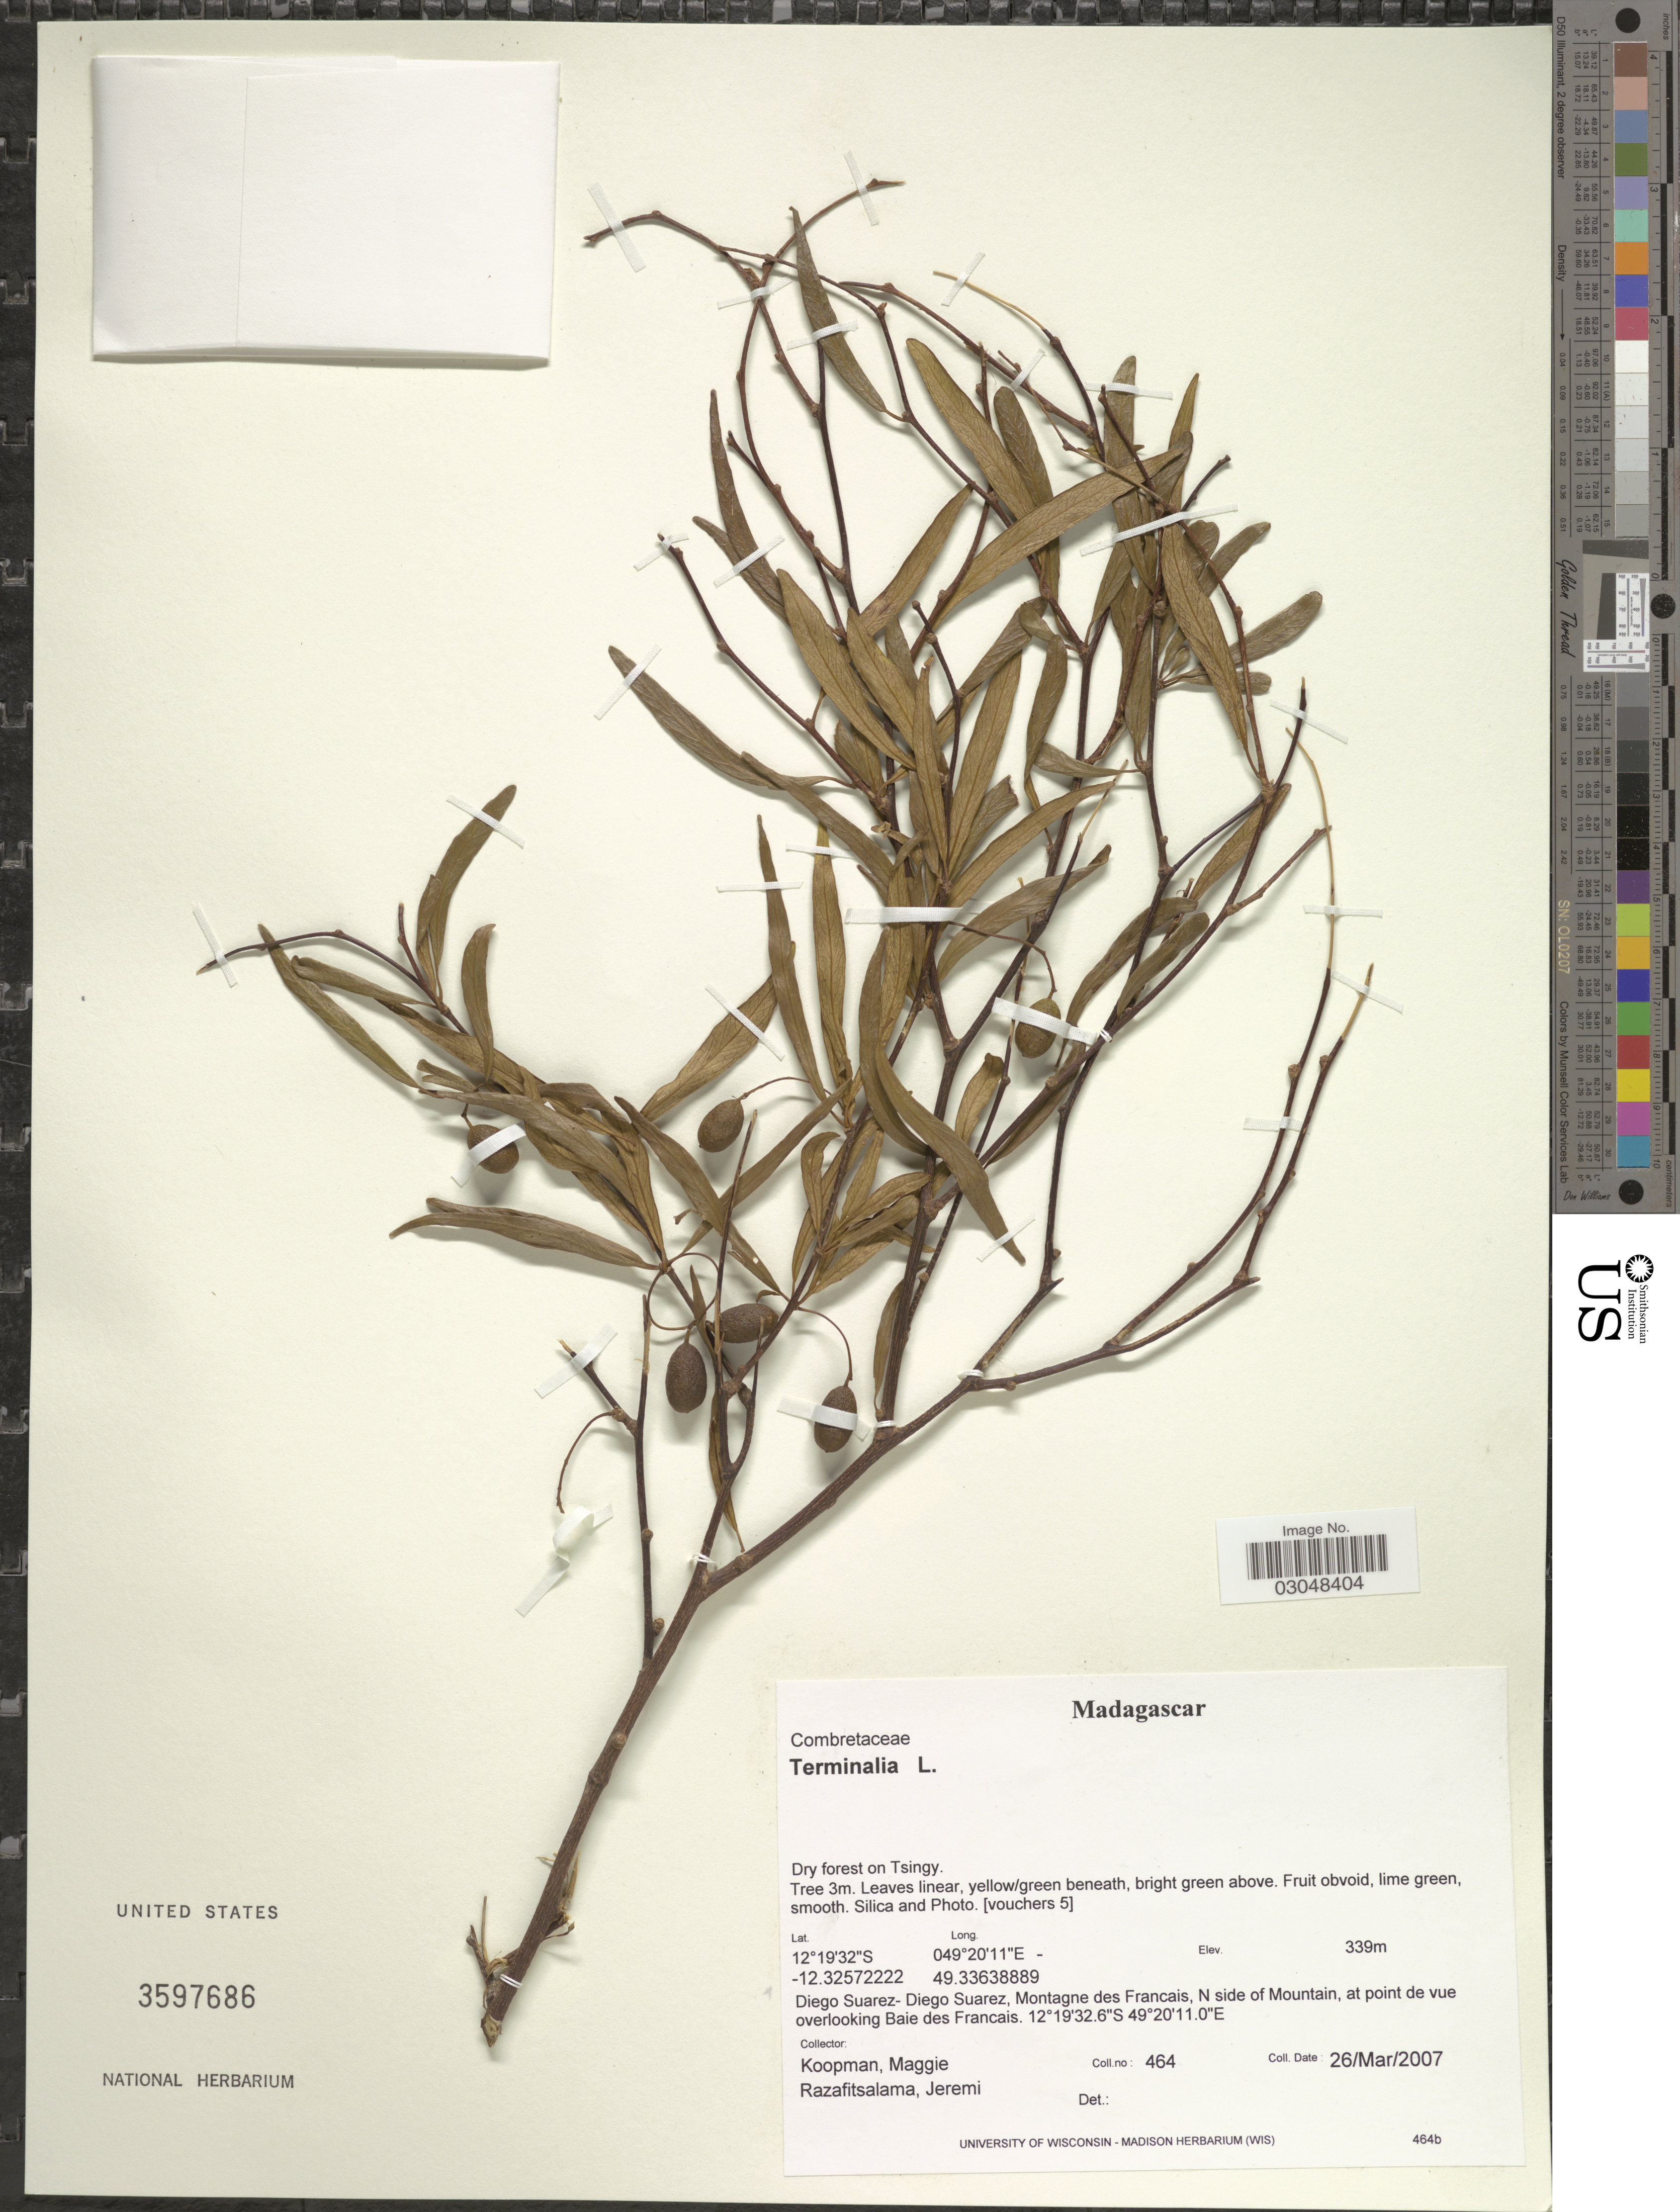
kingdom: Plantae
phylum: Tracheophyta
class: Magnoliopsida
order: Myrtales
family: Combretaceae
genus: Terminalia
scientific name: Terminalia sp.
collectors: M. M. Koopman & J. Razafitsalama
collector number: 464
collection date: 2007-03-26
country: Madagascar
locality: Tsingy. Diego Suarez-Diego Suarez, Montagne des Francais, N side of Mountain, at point de vue overlooking Baie des Francais.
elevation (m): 339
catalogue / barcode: US 3597686